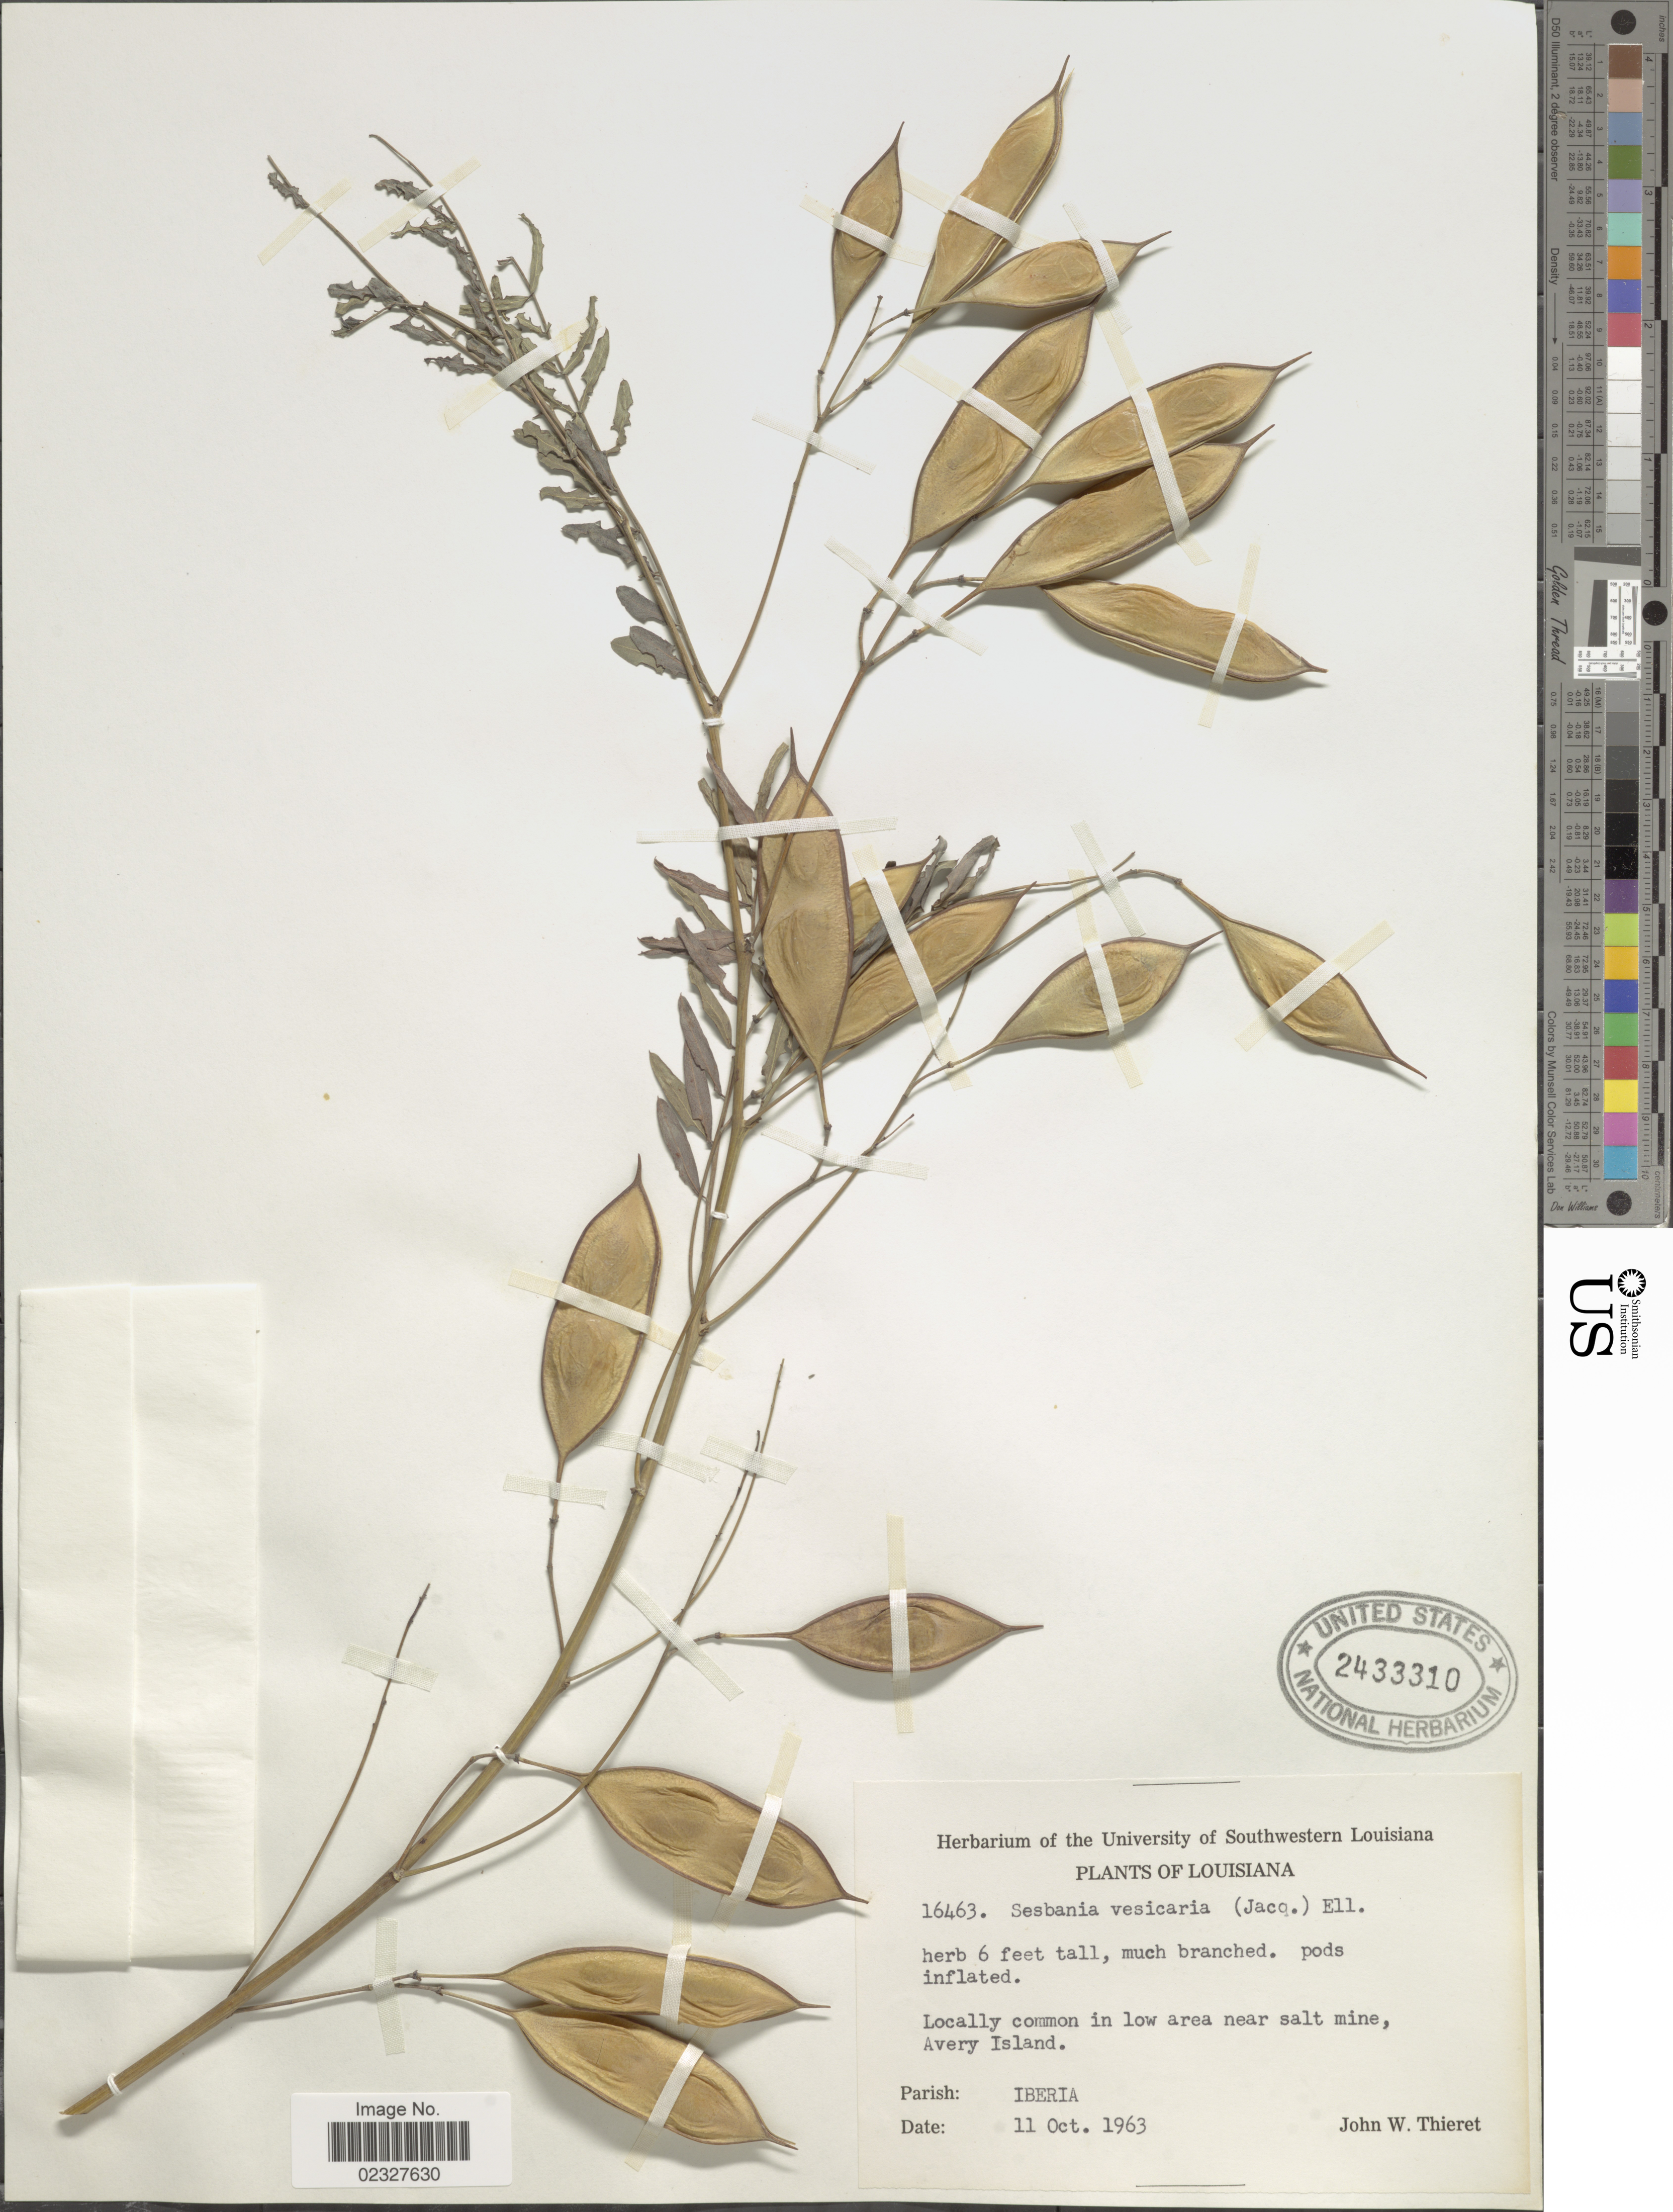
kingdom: Plantae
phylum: Tracheophyta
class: Magnoliopsida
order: Fabales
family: Fabaceae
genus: Sesbania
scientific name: Sesbania vesicaria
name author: (Jacq.) Elliott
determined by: Strong, Mark T., (BOT), Smithsonian Institution - National Museum of Natural History (UNITED STATES)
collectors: J. W. Thieret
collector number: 16463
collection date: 1963-10-11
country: United States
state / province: Louisiana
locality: In low area near salt mine, Avery Island, Parish: Iberia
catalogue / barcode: US 2433310